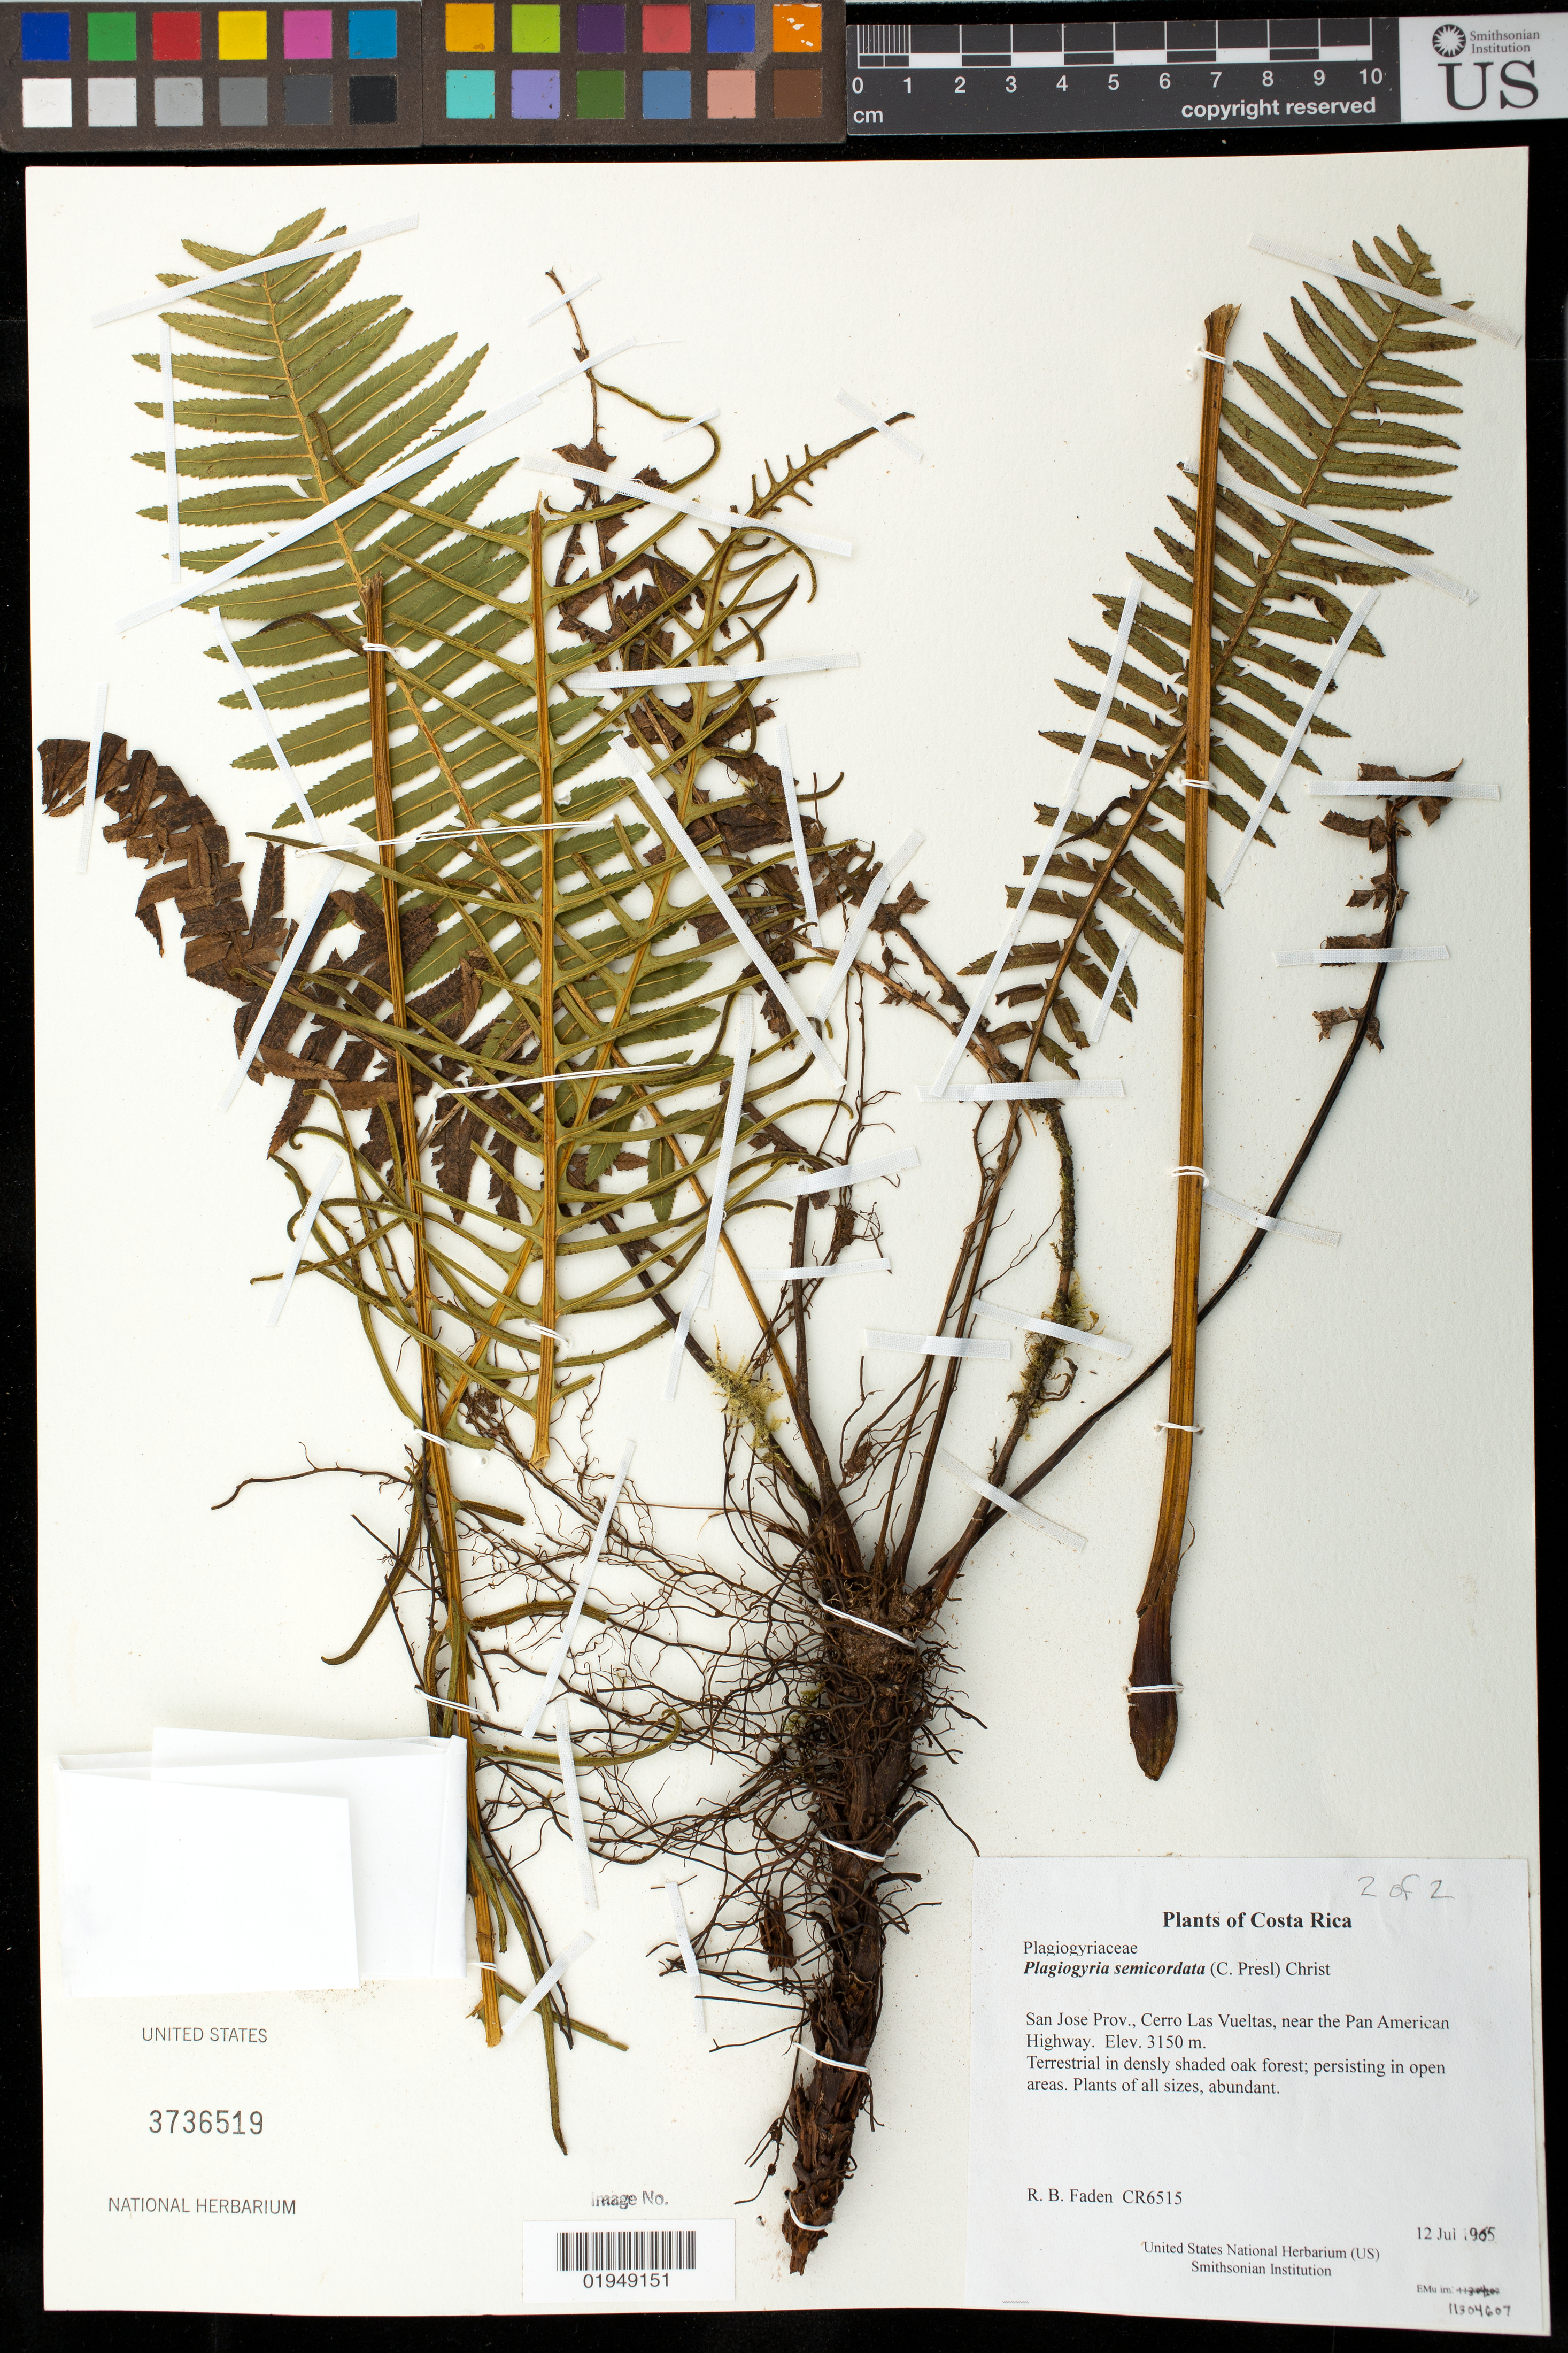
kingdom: Plantae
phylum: Tracheophyta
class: Polypodiopsida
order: Cyatheales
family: Plagiogyriaceae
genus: Plagiogyria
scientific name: Plagiogyria semicordata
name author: (C. Presl) Christ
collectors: R. B. Faden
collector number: CR6515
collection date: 1965-07-12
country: Costa Rica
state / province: San Jose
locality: Cerro Las Vueltas, near the Pan American Highway.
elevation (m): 3150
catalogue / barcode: US 3736519